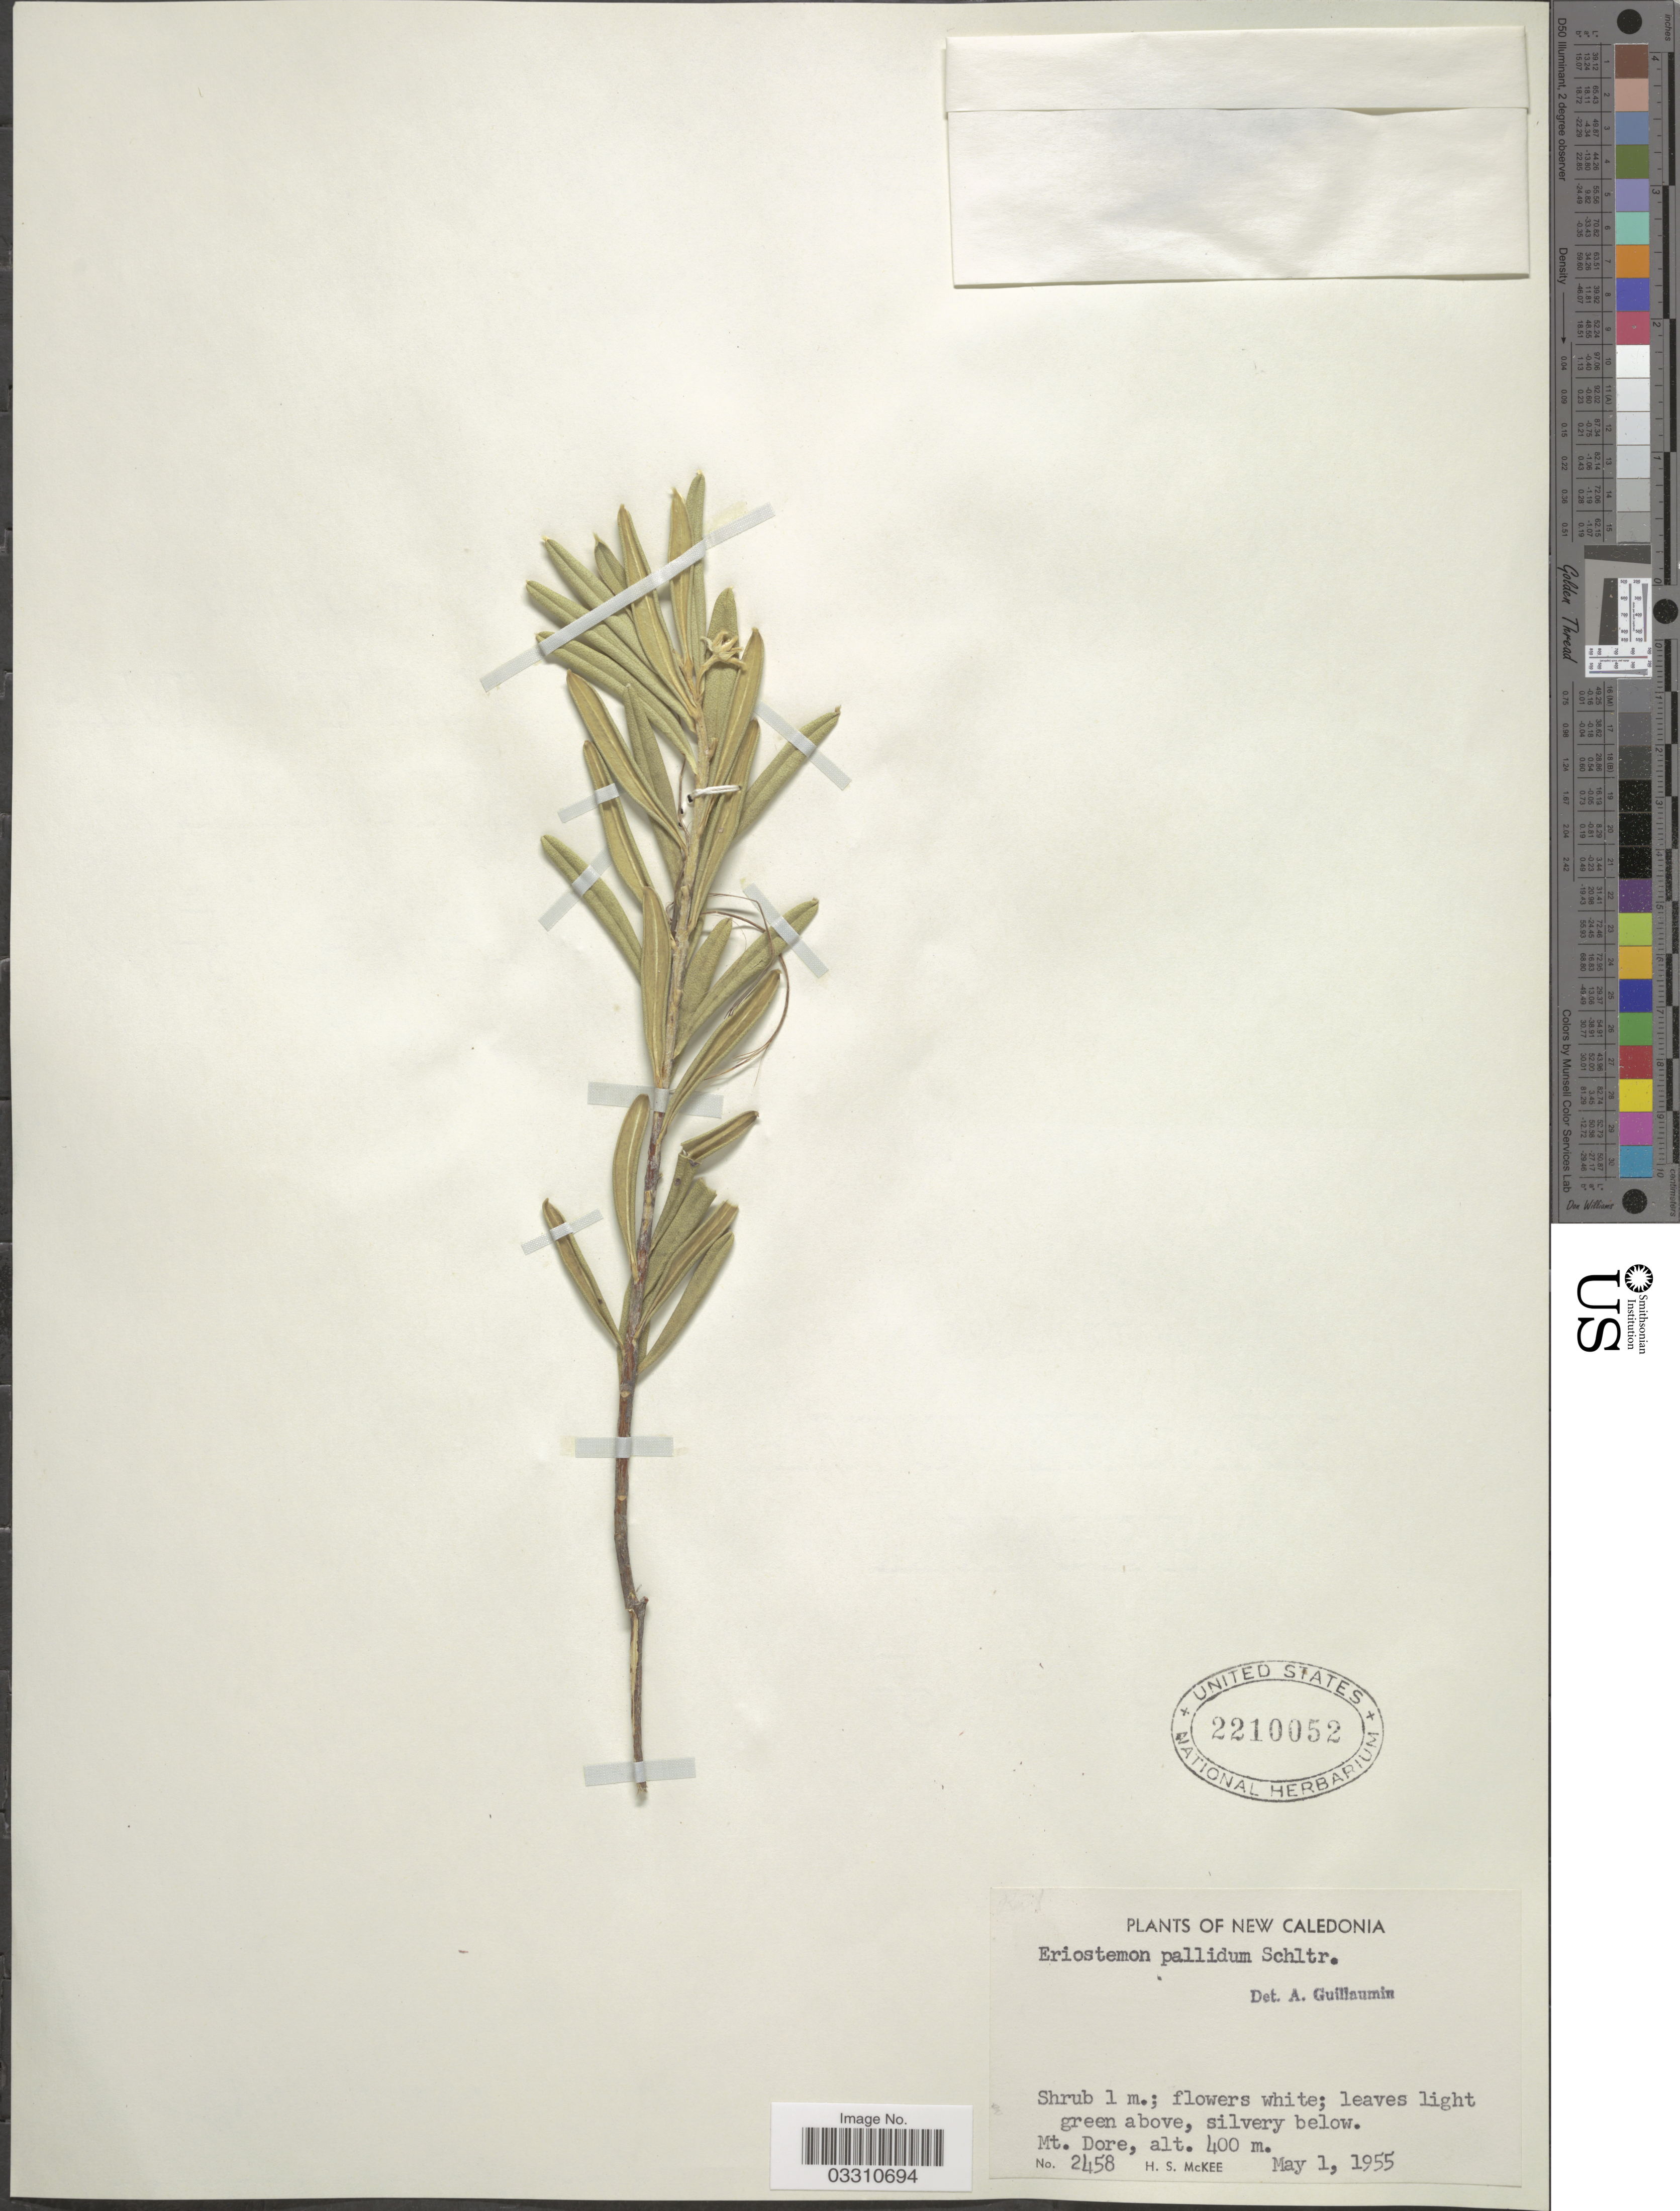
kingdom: Plantae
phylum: Tracheophyta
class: Magnoliopsida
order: Sapindales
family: Rutaceae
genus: Neoschmidia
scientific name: Neoschmidia pallida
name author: T.G. Hartley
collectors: H. S. McKee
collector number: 2458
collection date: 1955-05-01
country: New Caledonia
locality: Mt. Dore.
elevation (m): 400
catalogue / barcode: US 2210052